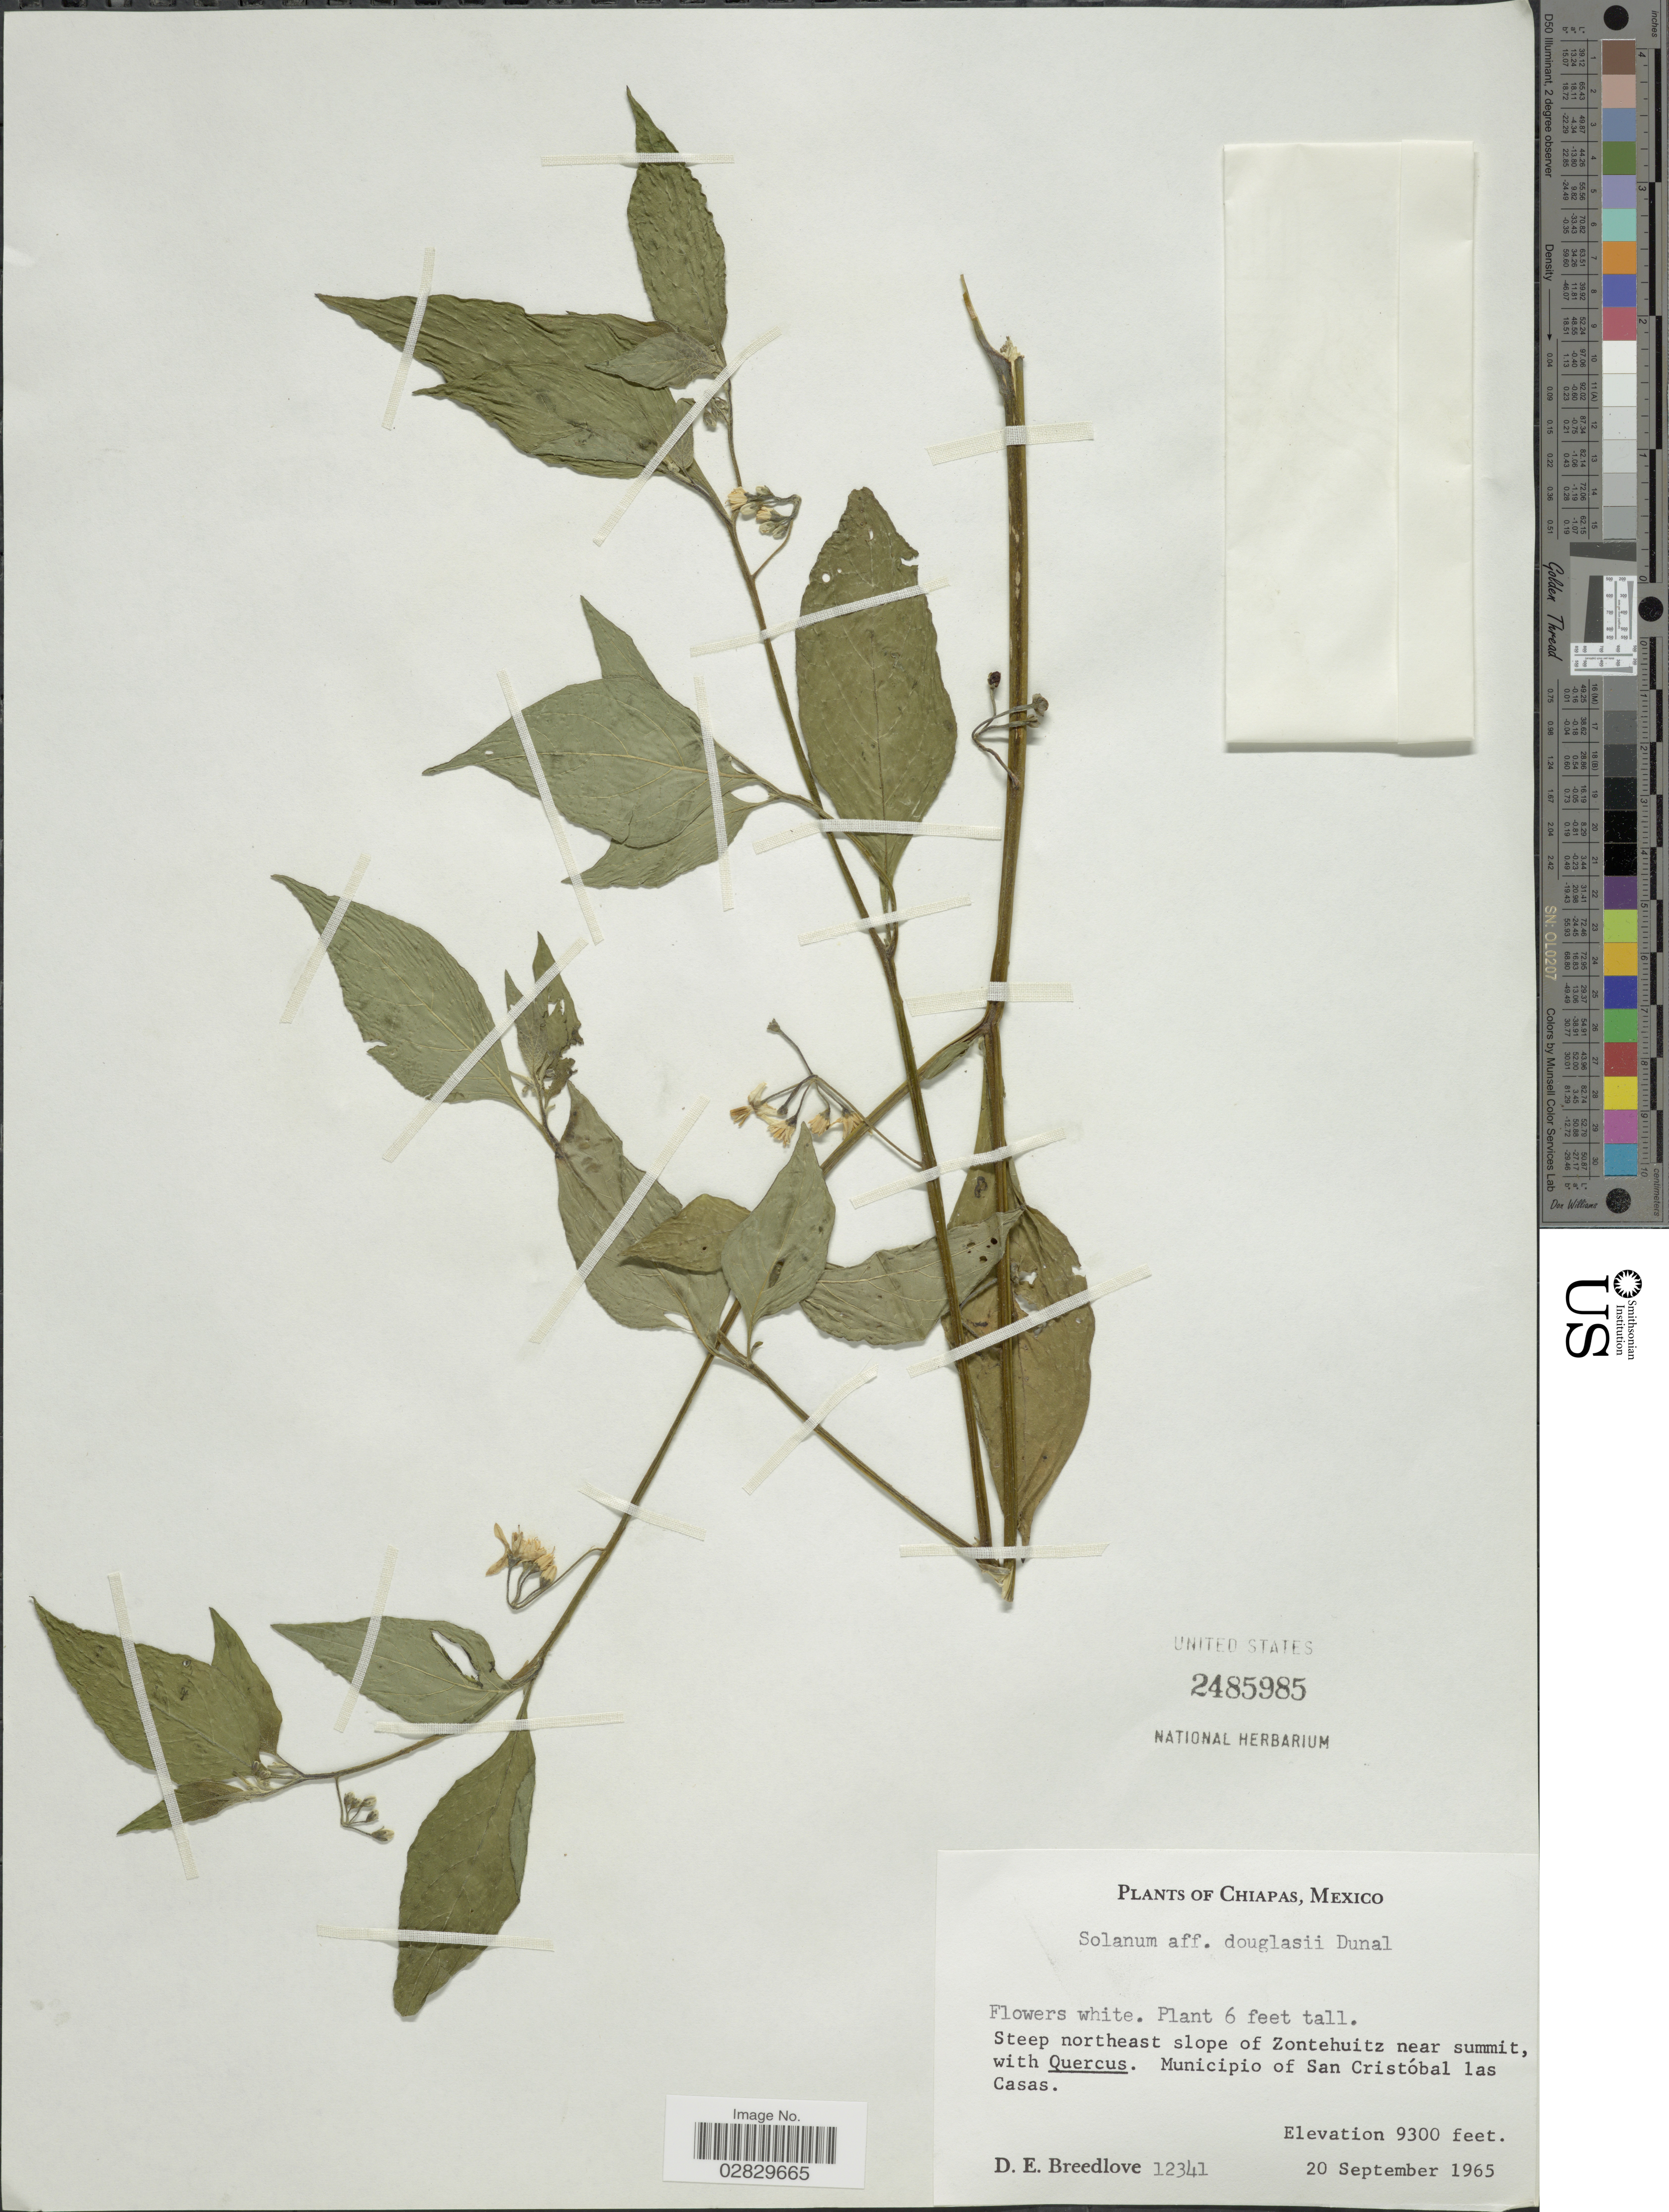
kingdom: Plantae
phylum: Tracheophyta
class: Magnoliopsida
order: Solanales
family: Solanaceae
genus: Solanum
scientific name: Solanum nigrescens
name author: M. Martens & Galeotti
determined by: Knapp, S. D.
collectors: D. E. Breedlove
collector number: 12341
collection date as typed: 20 Sep 1965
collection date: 1965-09-20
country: Mexico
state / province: Chiapas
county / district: San Cristóbal de las Casas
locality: Zontehuitz near summit. Municipio of San Cristóbal las Casas, Chiapas.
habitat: steep northeast slope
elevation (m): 2835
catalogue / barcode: US 2485985